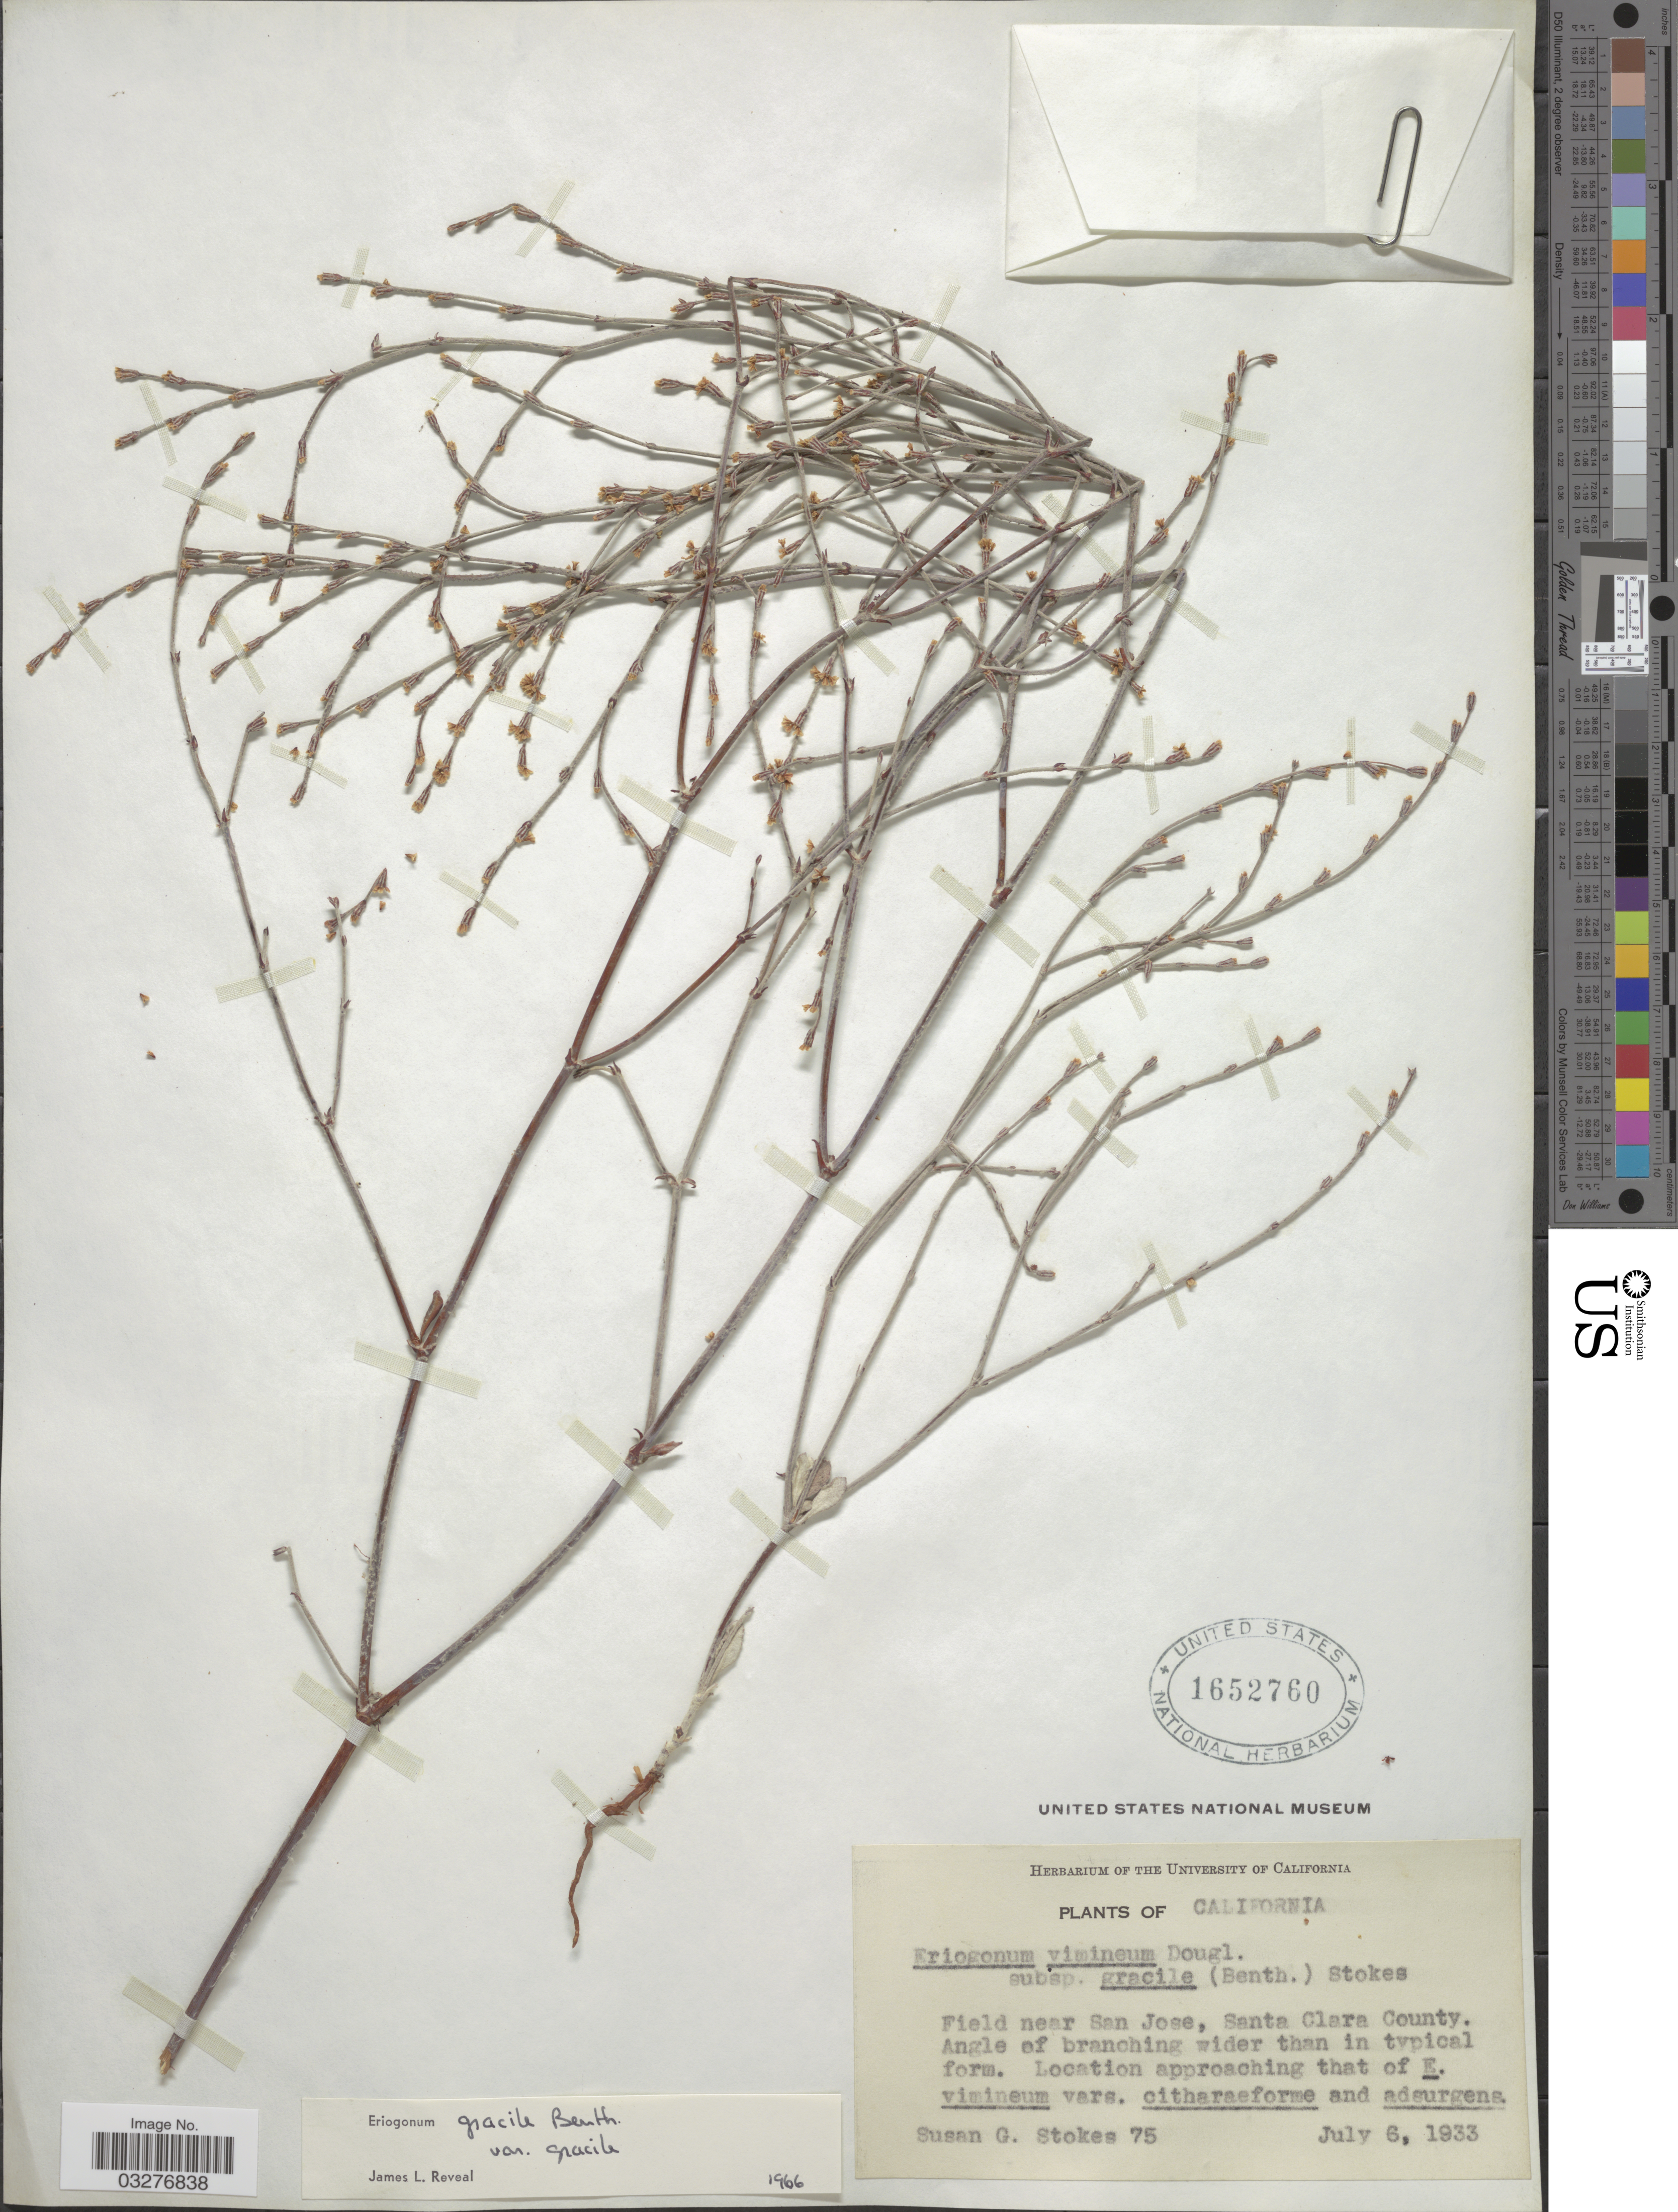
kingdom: Plantae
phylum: Tracheophyta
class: Magnoliopsida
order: Caryophyllales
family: Polygonaceae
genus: Eriogonum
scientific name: Eriogonum gracile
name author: Benth.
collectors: S. G. Stokes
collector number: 75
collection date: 1933-07-06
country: United States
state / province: California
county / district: Santa Clara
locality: Field near San Jose, Santa Clara County.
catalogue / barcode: US 1652760